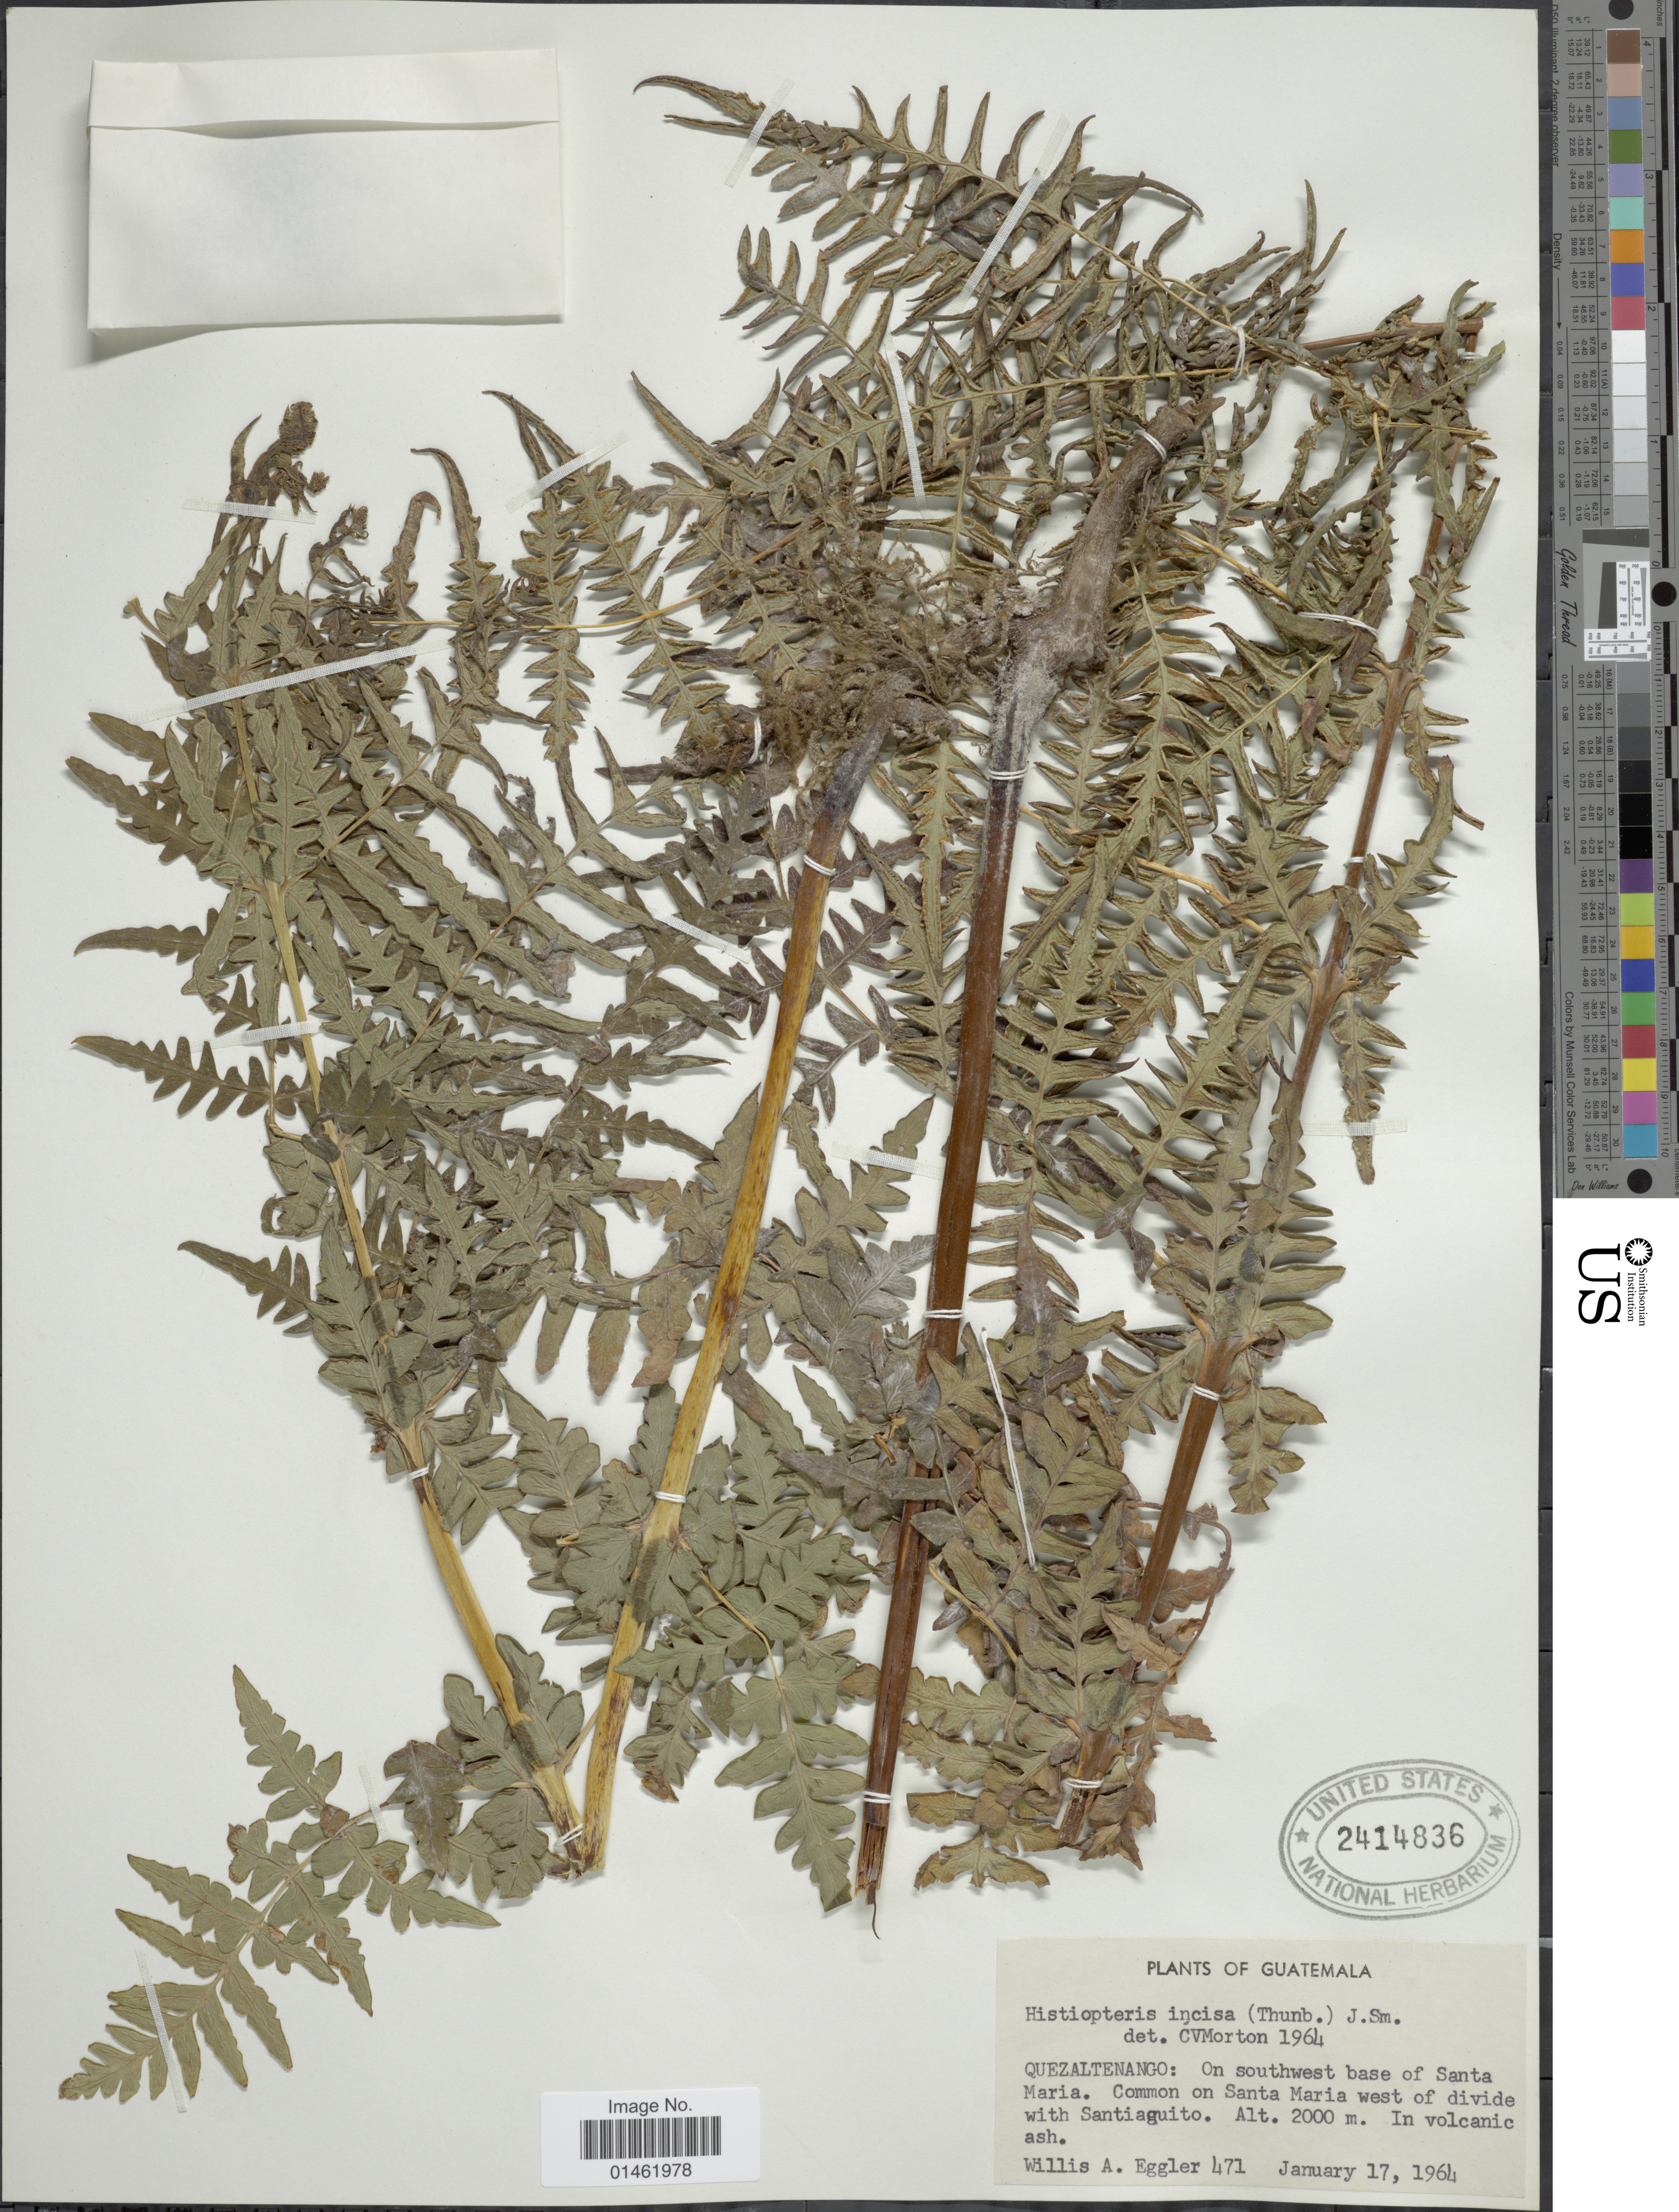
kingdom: Plantae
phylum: Tracheophyta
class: Polypodiopsida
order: Polypodiales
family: Dennstaedtiaceae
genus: Histiopteris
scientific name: Histiopteris incisa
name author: (Thunb.) J. Sm.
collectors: W. A. Eggler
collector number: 471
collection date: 1964-01-17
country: Guatemala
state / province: Quetzaltenango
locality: Quezaltenango: on southwest base of Santa Maria, common on Santa Maria west of divide wiith Santiaguito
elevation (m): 2000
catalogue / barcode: US 2414836